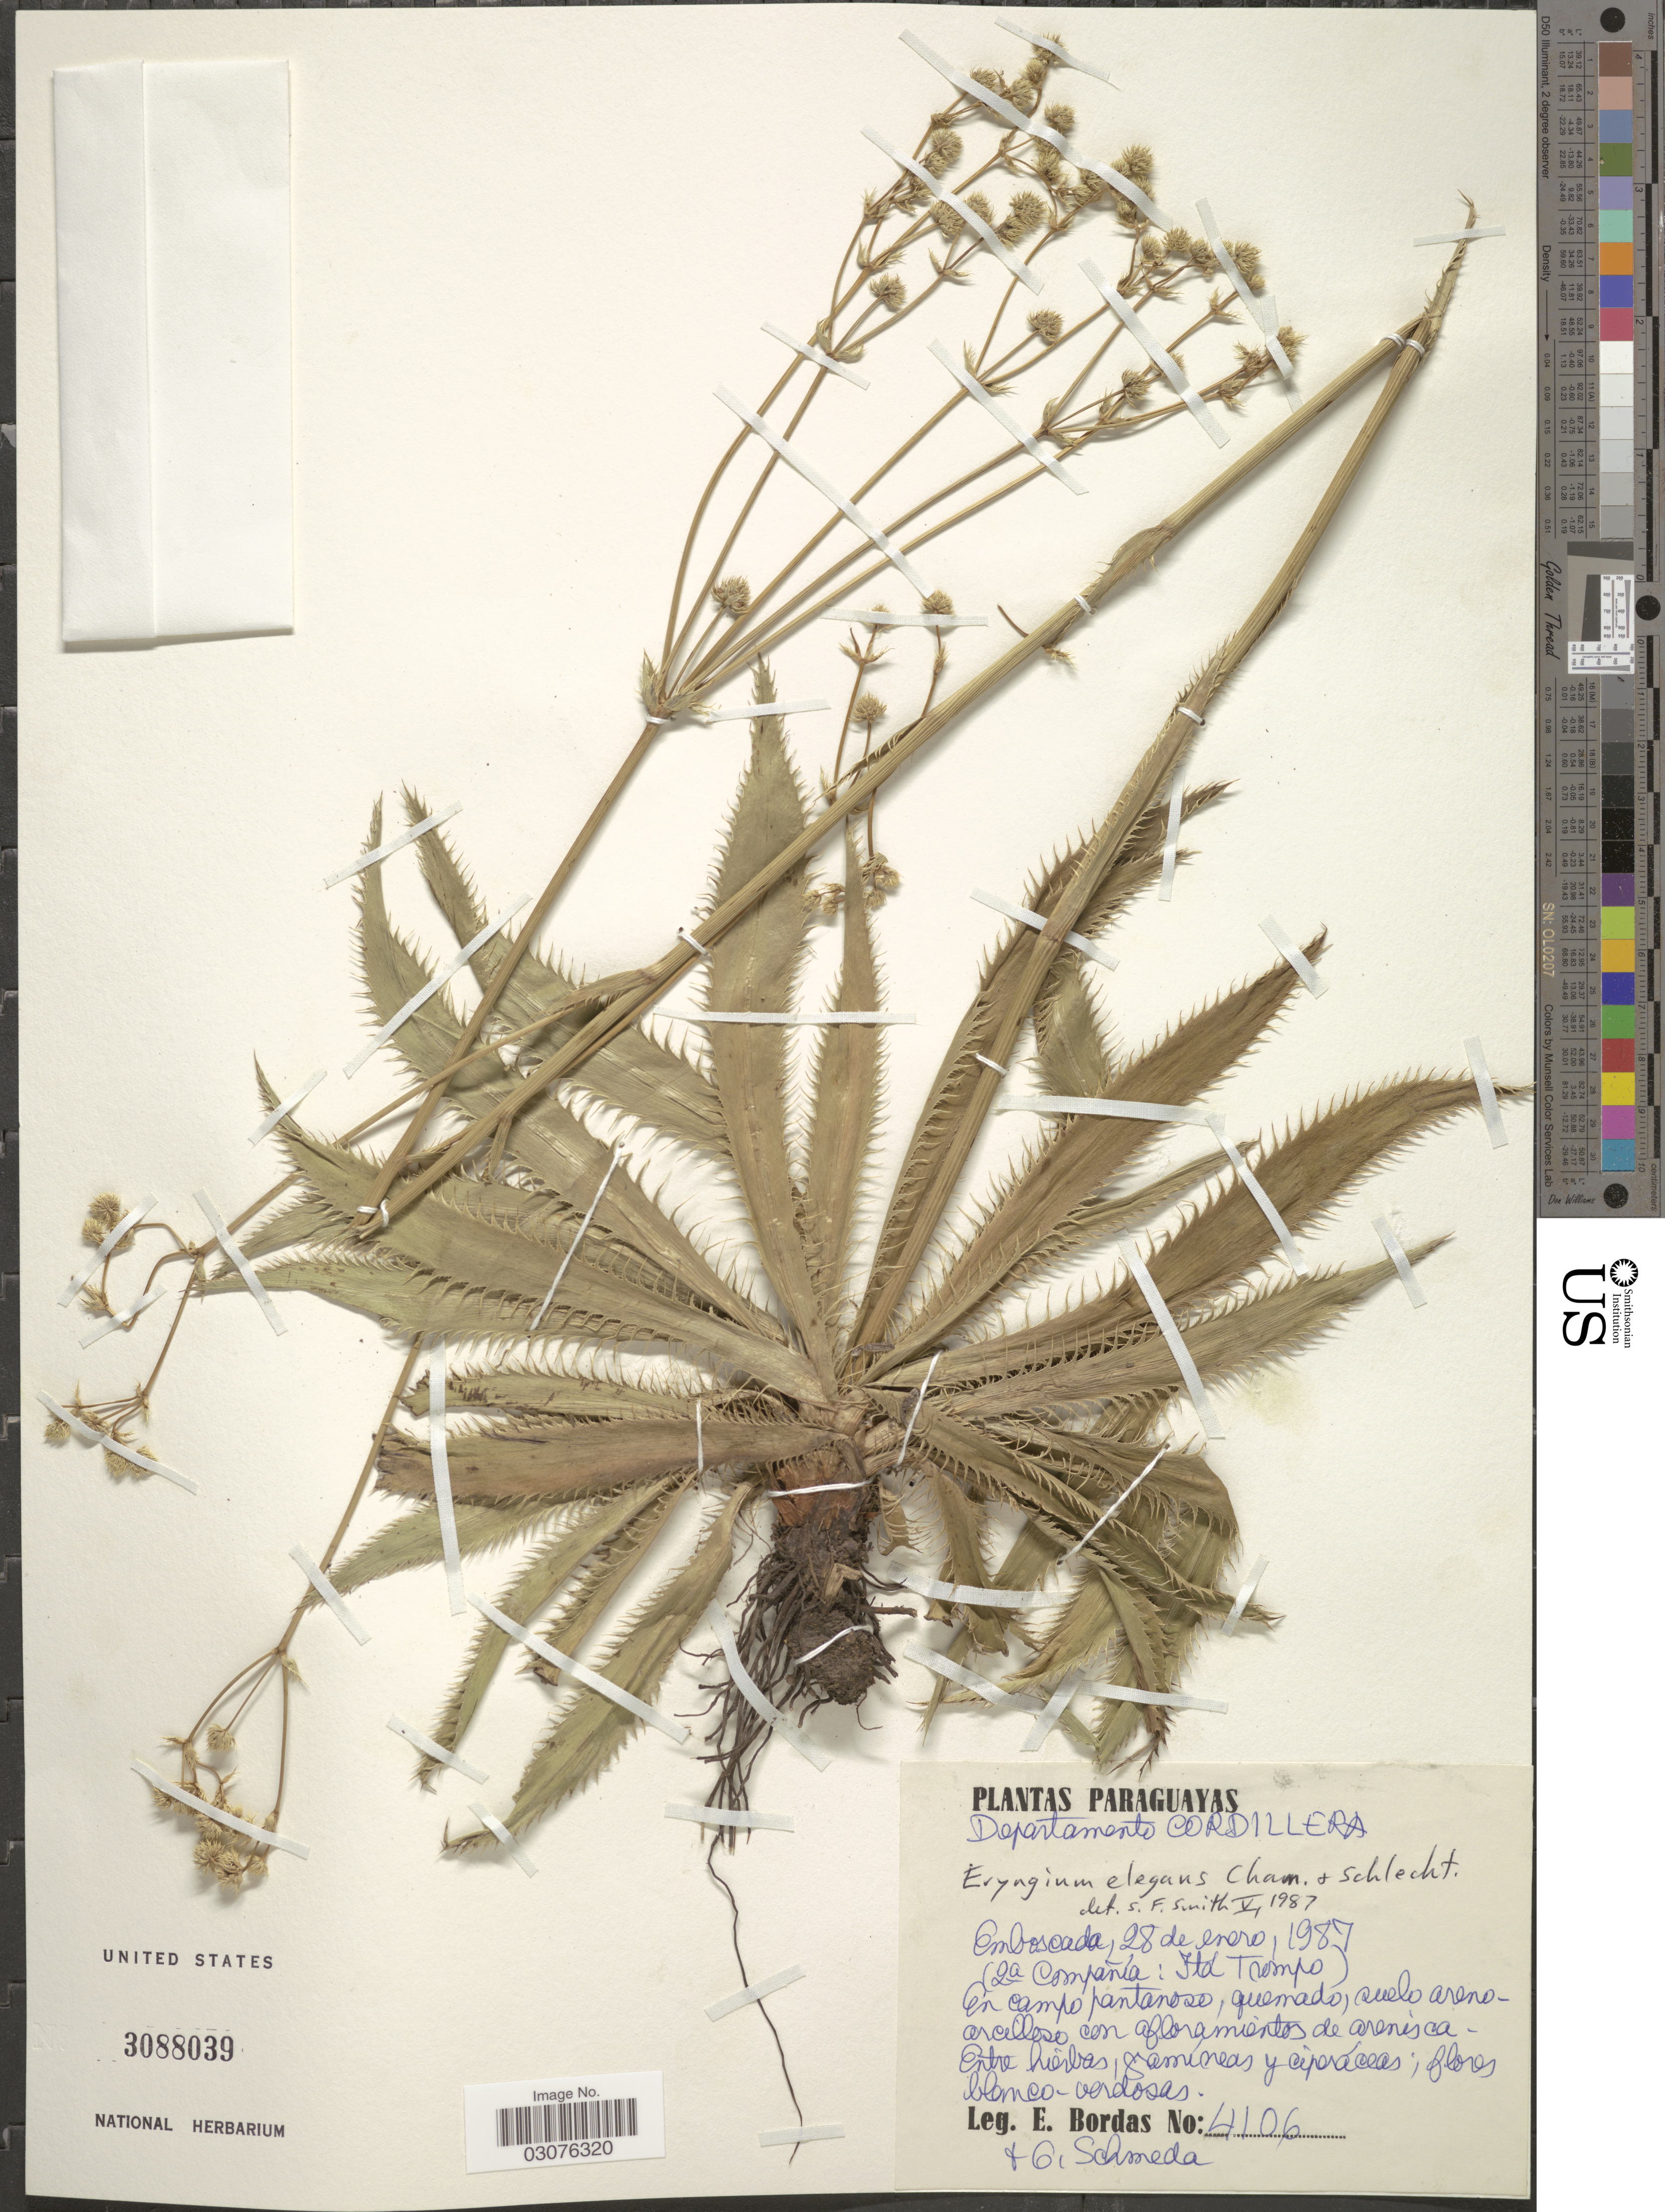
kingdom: Plantae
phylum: Tracheophyta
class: Magnoliopsida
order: Apiales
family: Apiaceae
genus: Eryngium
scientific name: Eryngium elegans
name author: Cham. ex Schltdl.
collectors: E. Bordas & G. Schmeda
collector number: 4106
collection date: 1987-01-28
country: Paraguay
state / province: Cordillera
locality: Departamento Cordillera. Emboscada.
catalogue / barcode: US 3088039